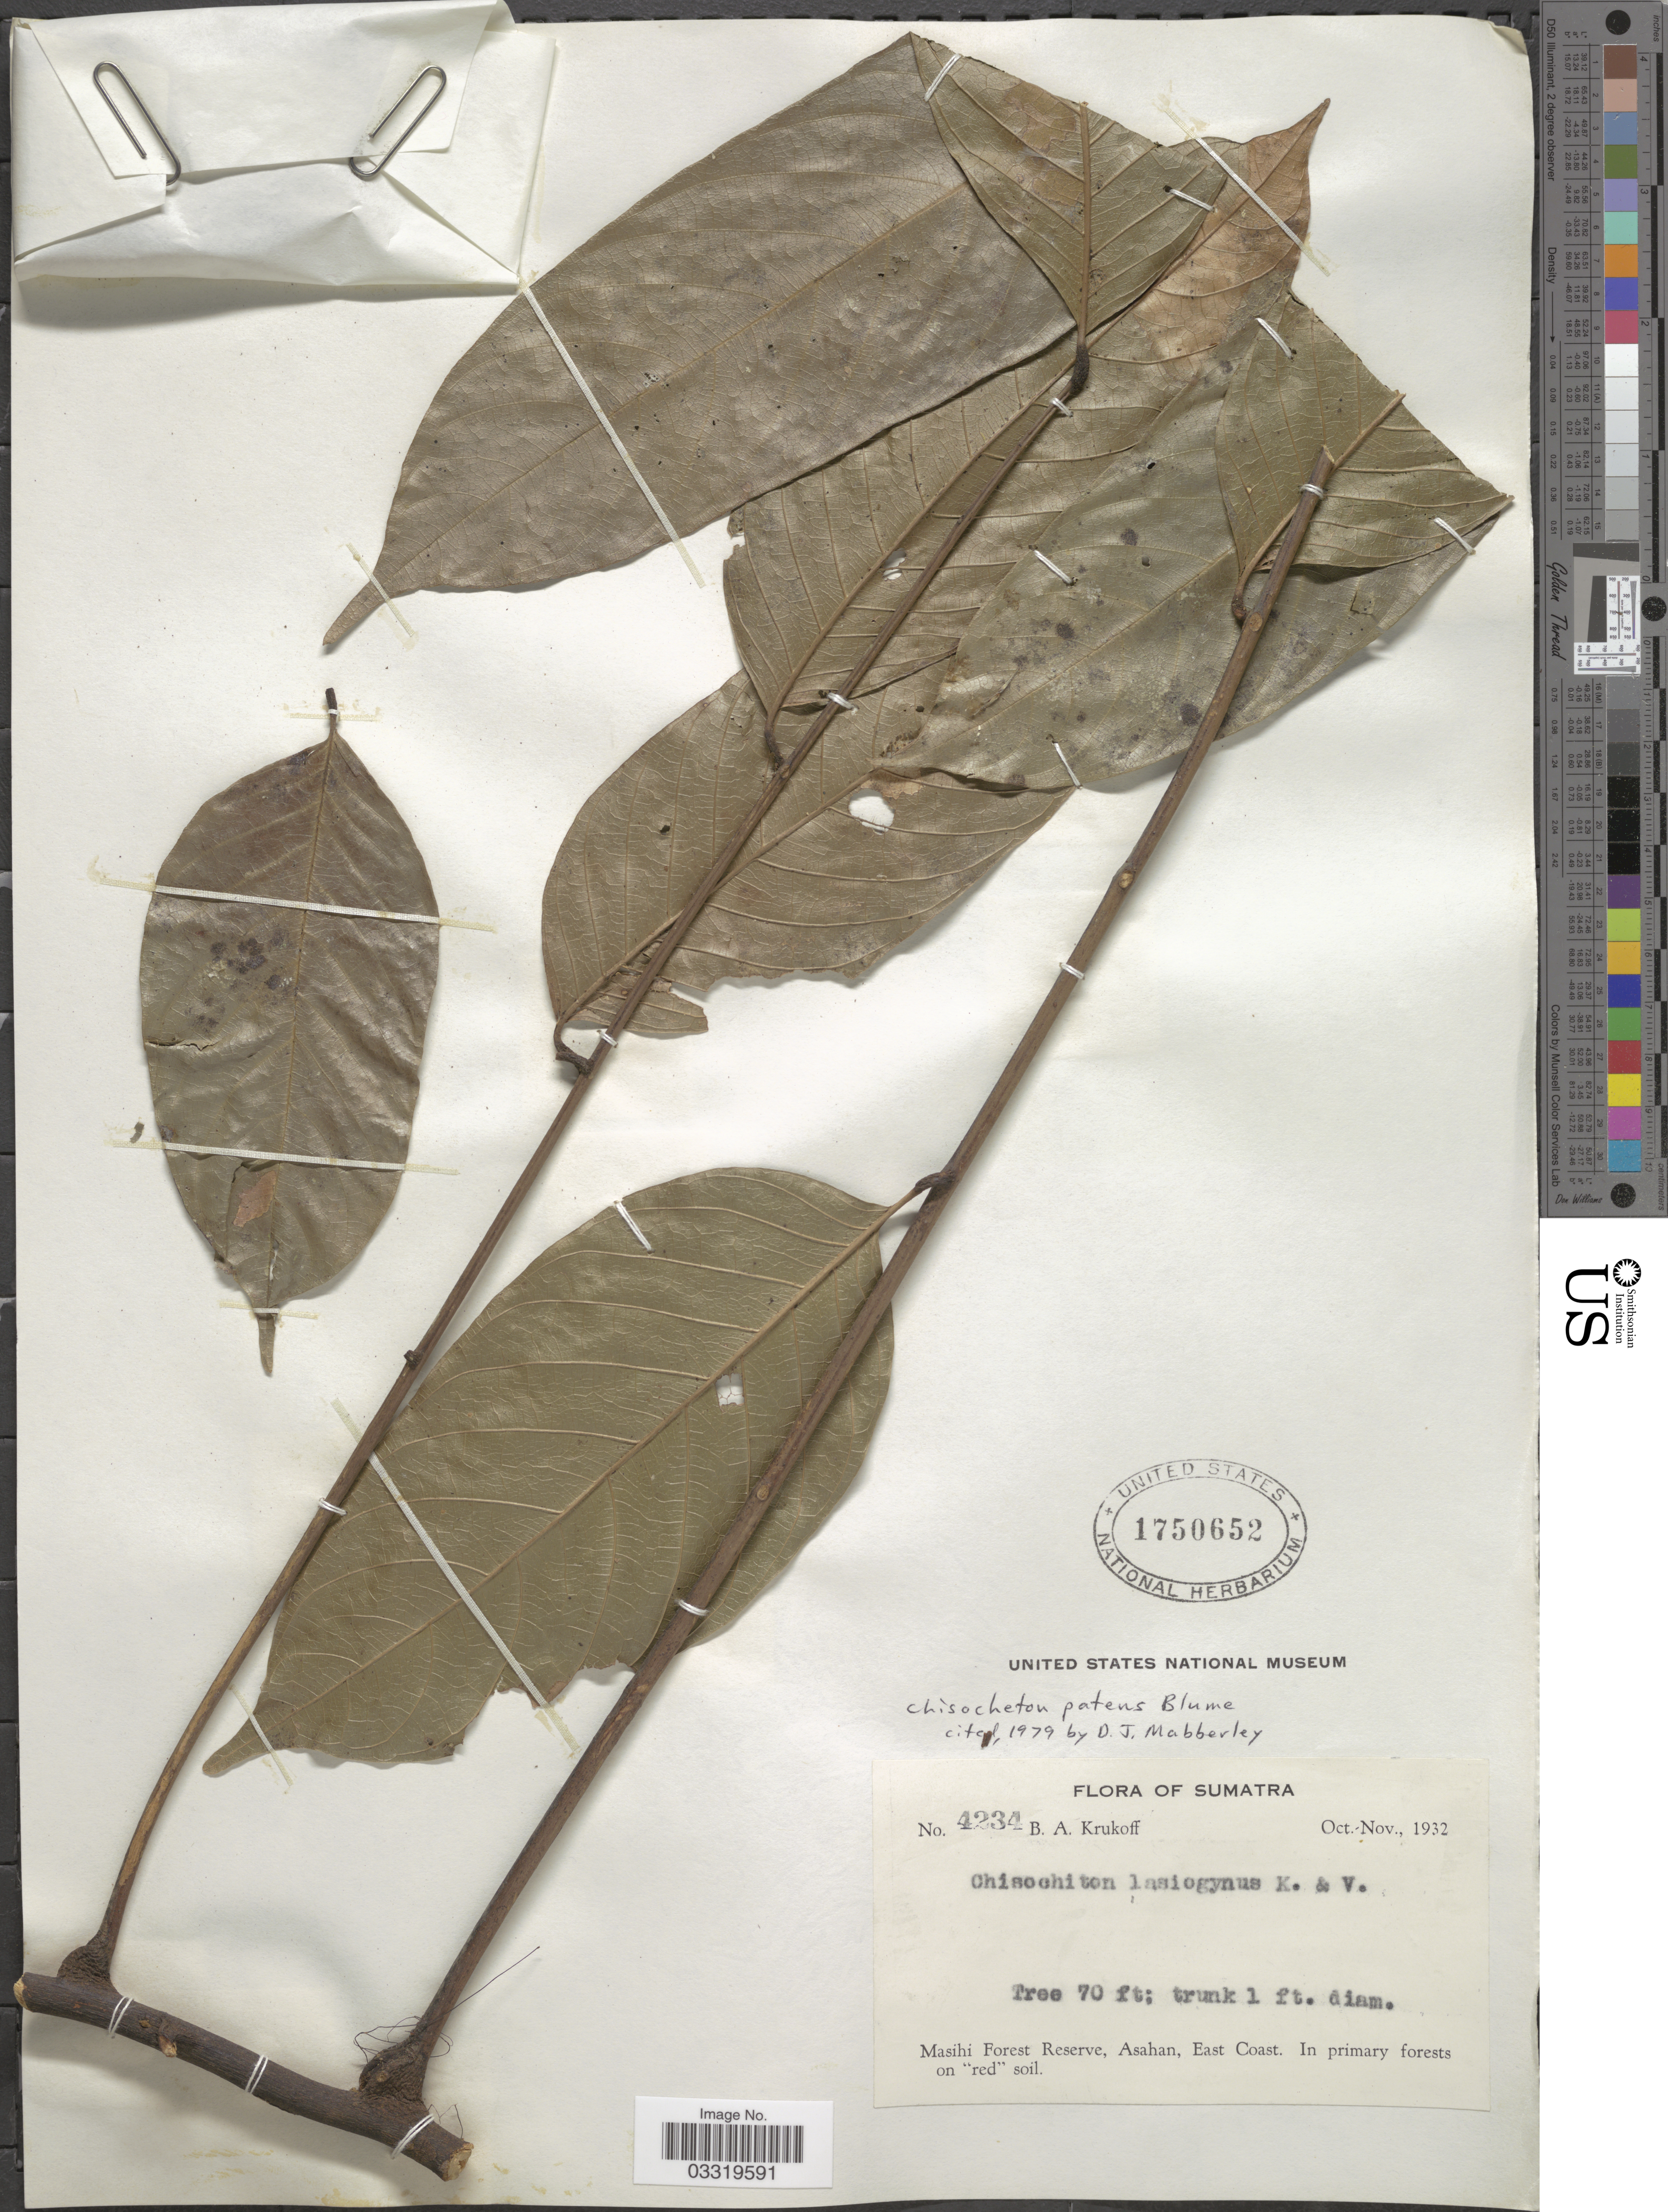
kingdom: Plantae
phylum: Tracheophyta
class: Magnoliopsida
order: Sapindales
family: Meliaceae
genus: Chisocheton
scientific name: Chisocheton patens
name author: Blume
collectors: B. A. Krukoff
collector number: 4234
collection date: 1932-10/1932-11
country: Indonesia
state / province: Sumatra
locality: Masihi Forest Reserve, Asahan, East Coast.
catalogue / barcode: US 1750652